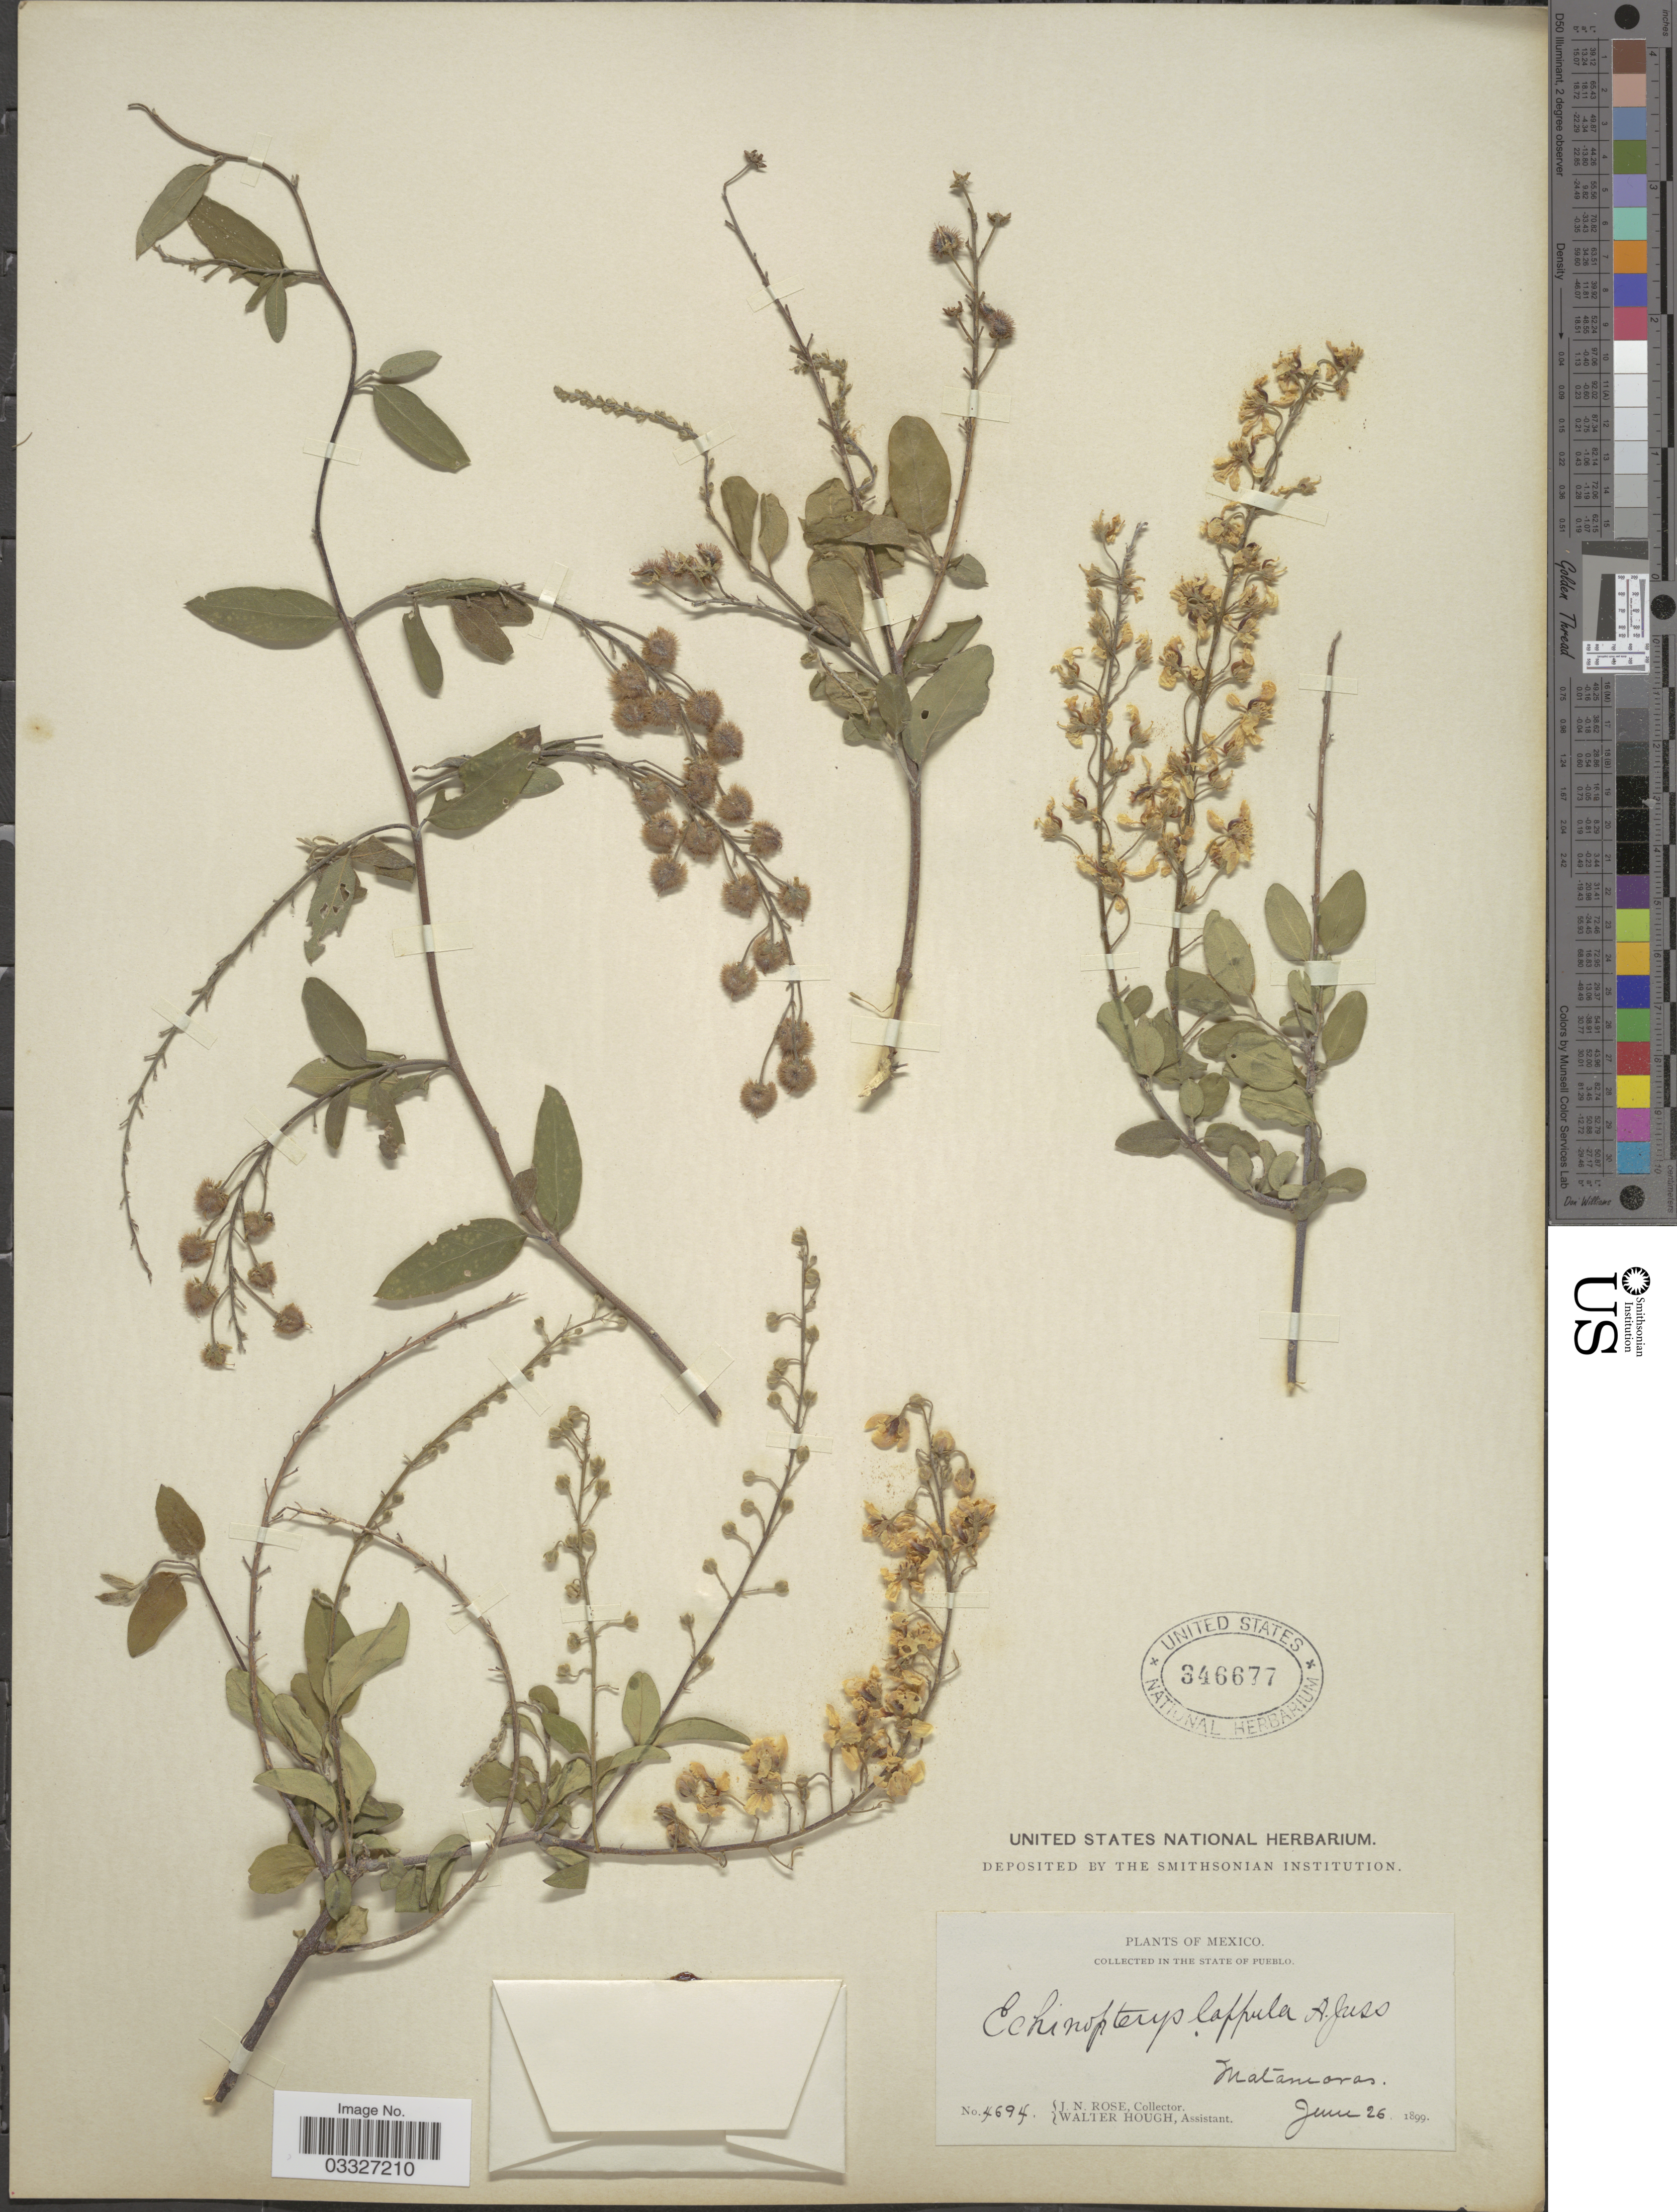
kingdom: Plantae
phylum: Tracheophyta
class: Magnoliopsida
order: Malpighiales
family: Malpighiaceae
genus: Echinopterys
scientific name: Echinopterys eglandulosa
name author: (A. Juss.) Small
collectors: J. N. Rose & W. Hough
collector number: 4694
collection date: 1899-06-26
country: Mexico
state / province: Puebla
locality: State of Pueblo. Matamoras.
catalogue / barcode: US 346677